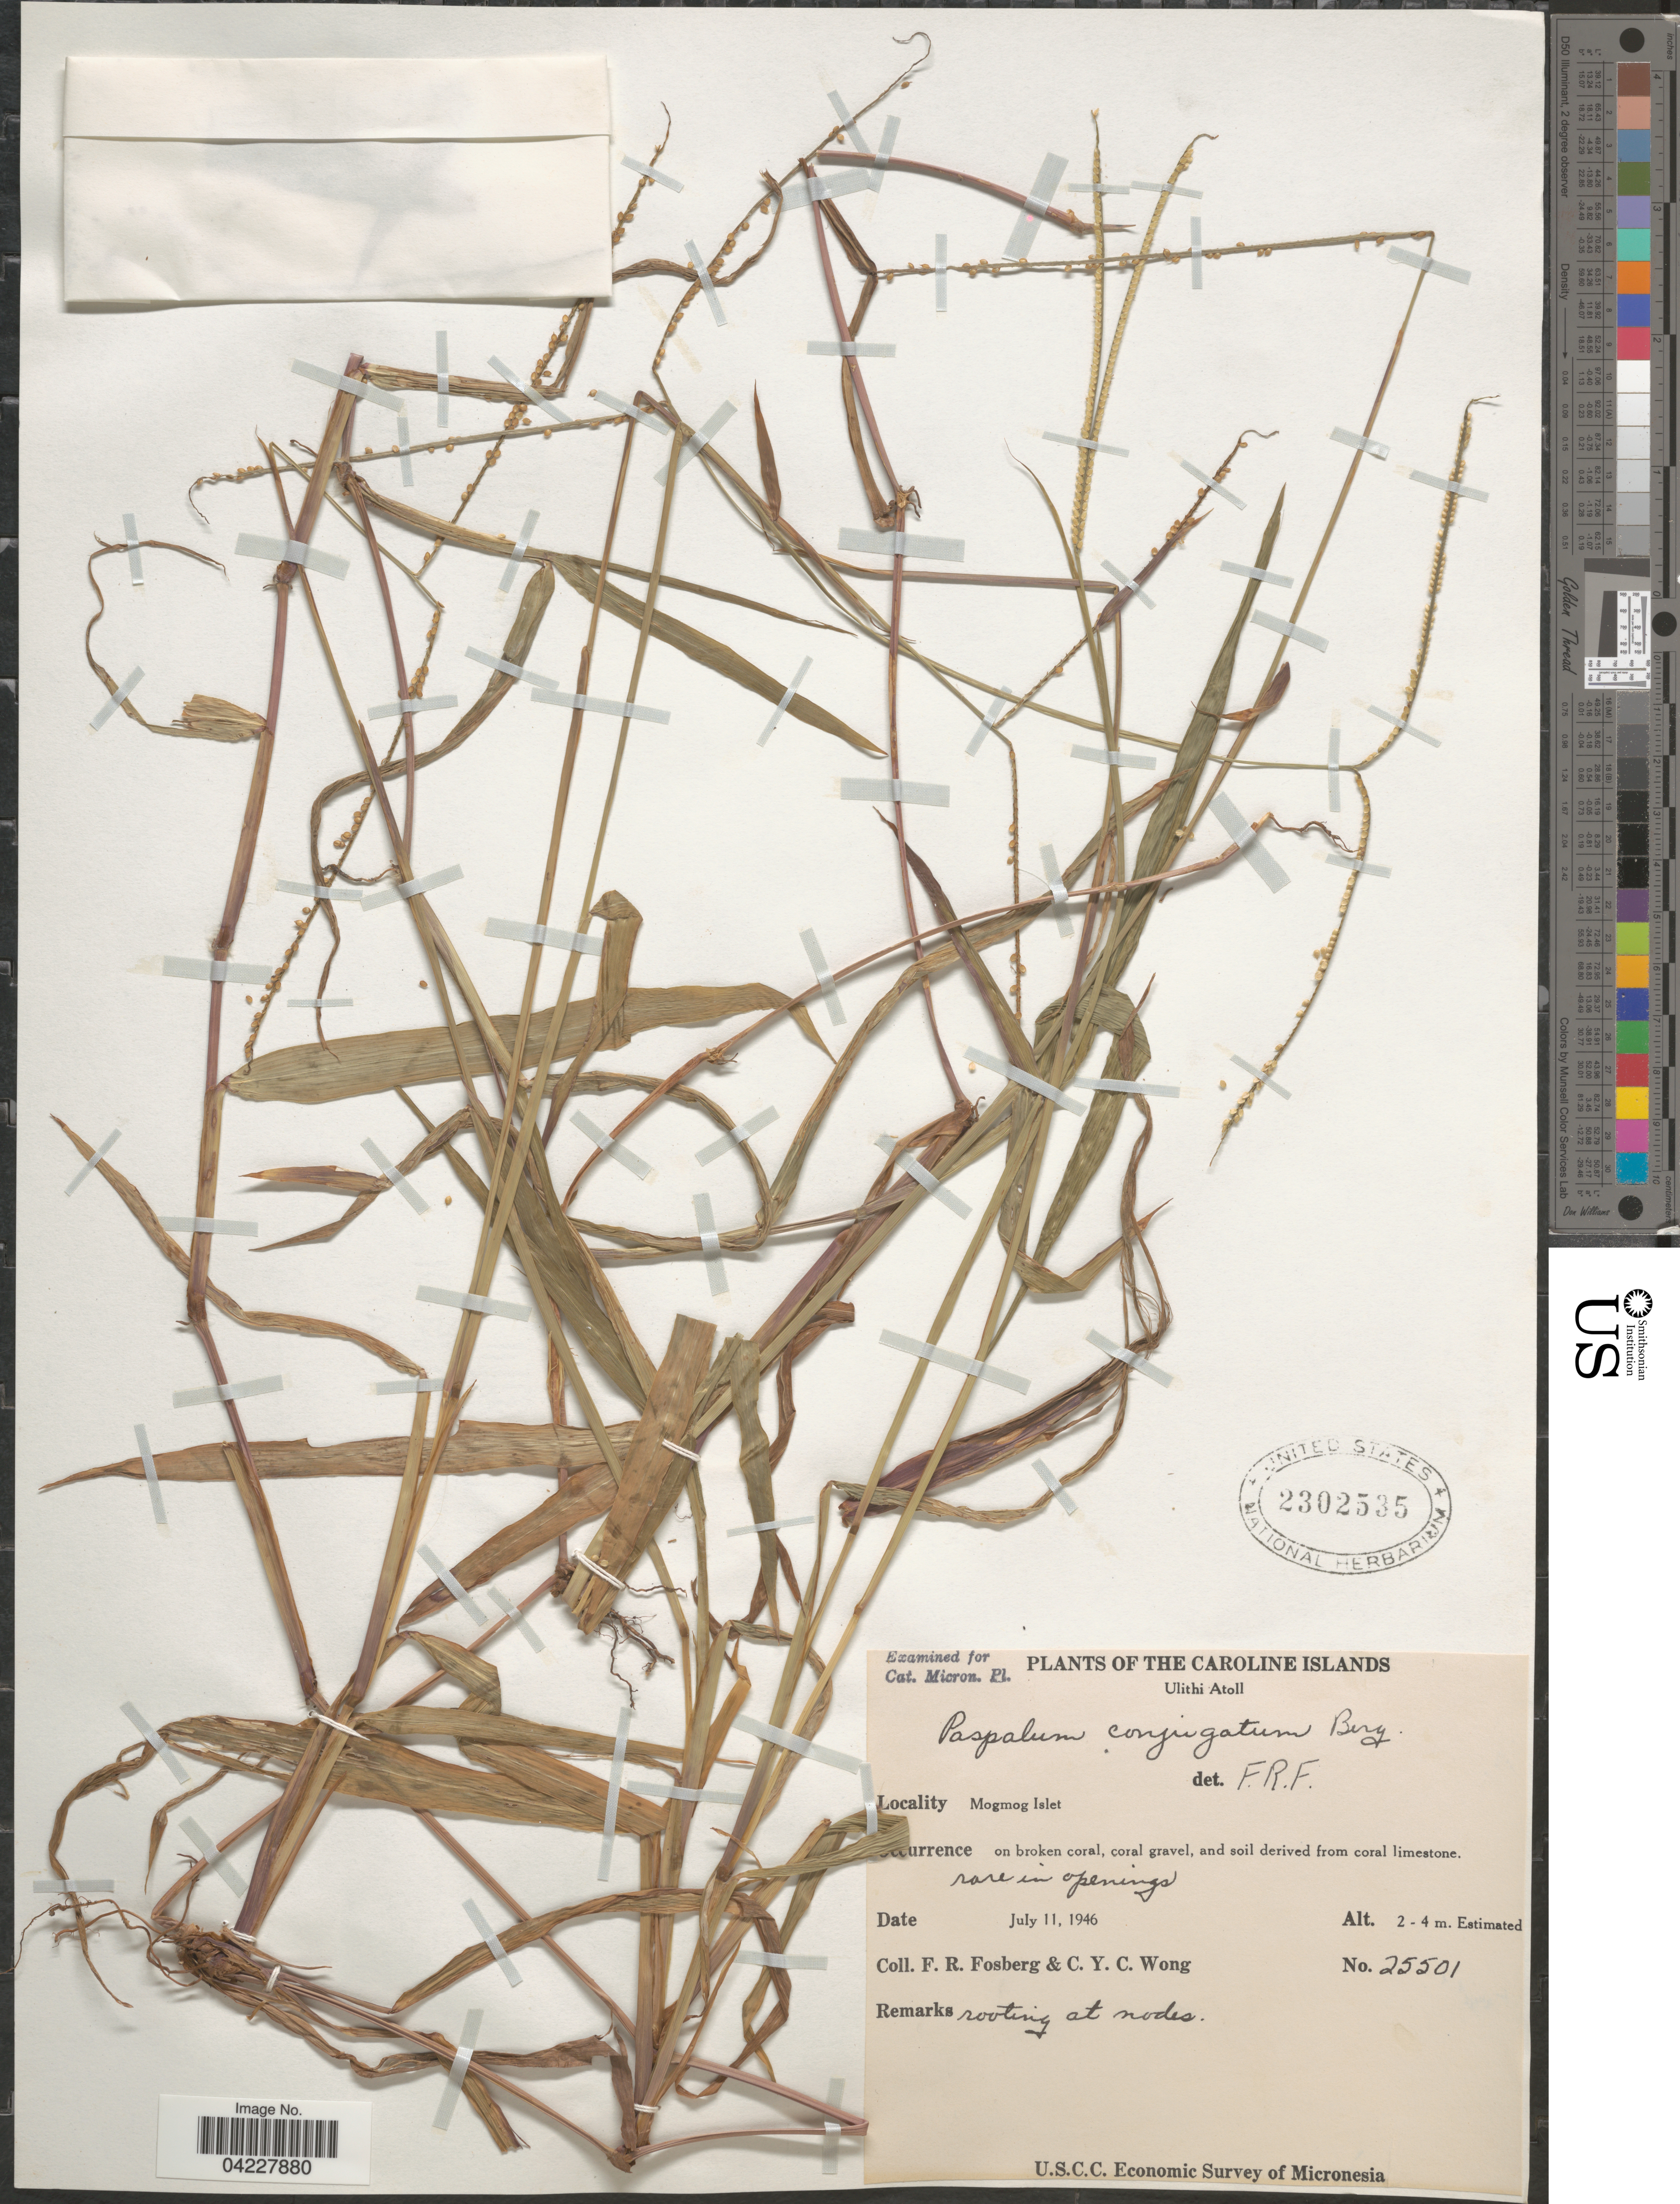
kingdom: Plantae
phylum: Tracheophyta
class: Liliopsida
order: Poales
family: Poaceae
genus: Paspalum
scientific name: Paspalum conjugatum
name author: P.J. Bergius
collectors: F. R. Fosberg & C. Y. C. Wong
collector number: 25501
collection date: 1946-07-11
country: Micronesia, Federated States of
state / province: Yap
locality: The Caroline Islands. Ulithi Atoll. Mogmog Islet. U.S.C.C. Economic Survey of Micronesia.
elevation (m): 2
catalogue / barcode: US 2302535